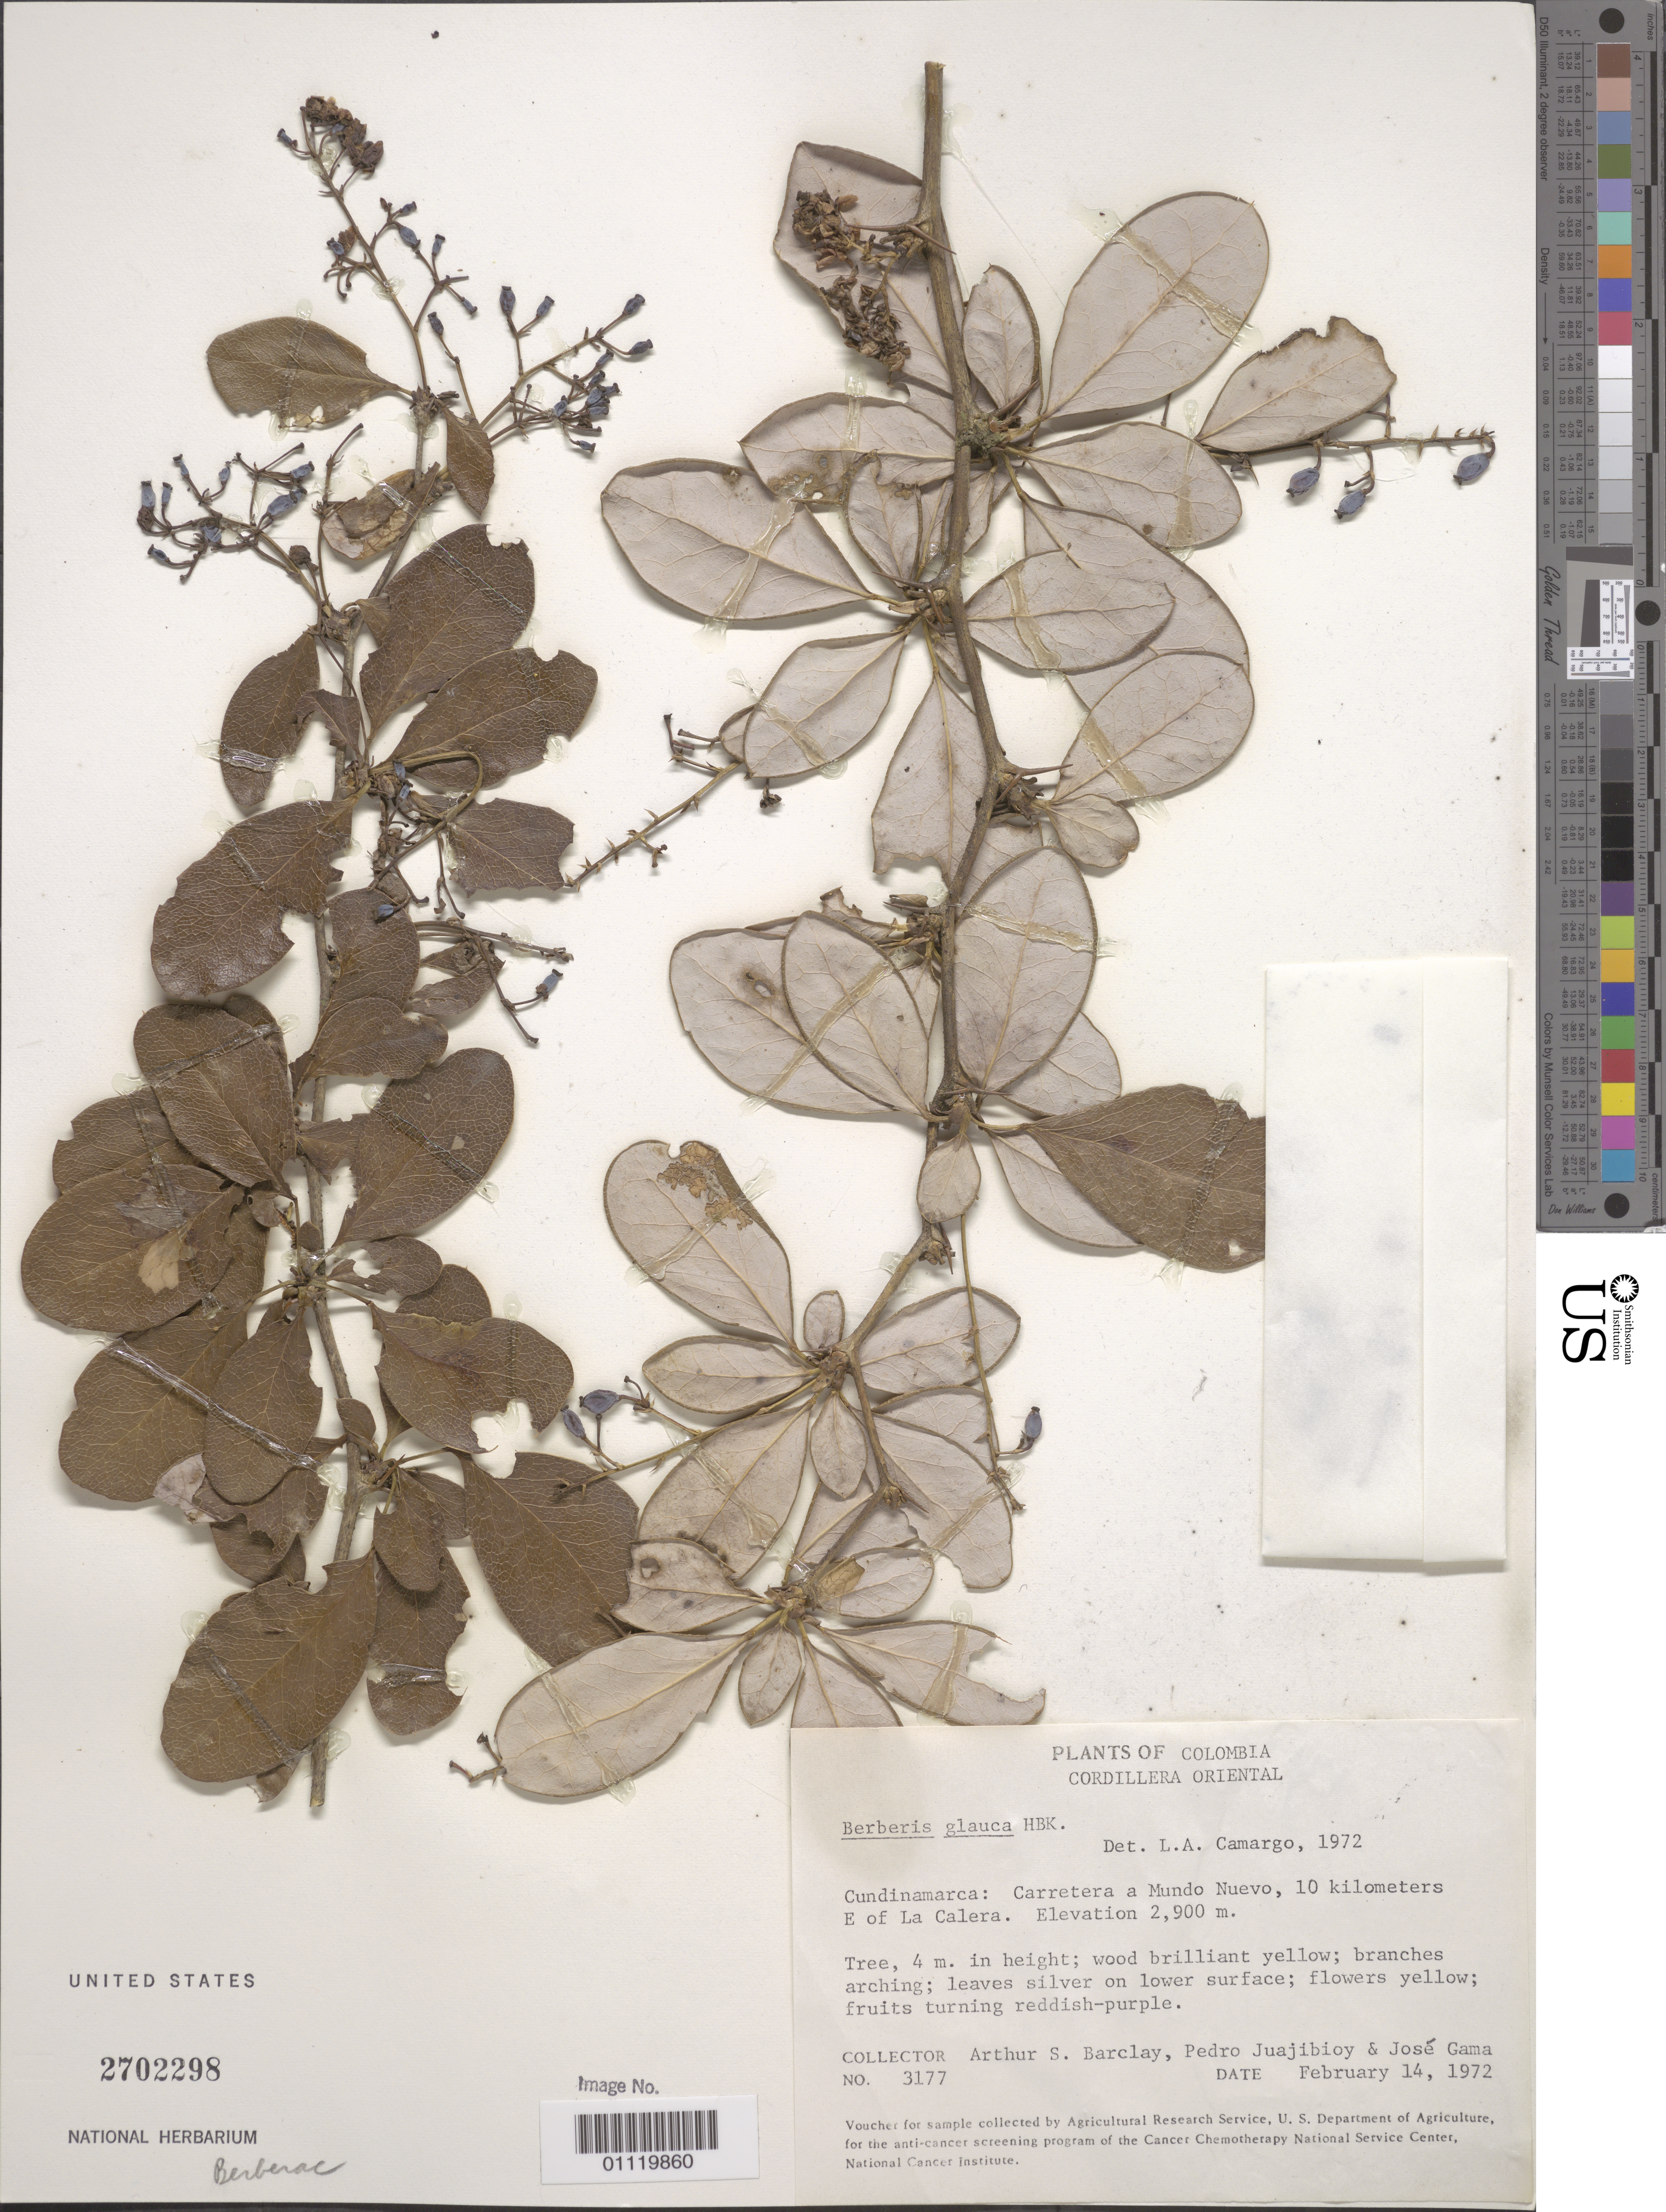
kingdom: Plantae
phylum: Tracheophyta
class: Magnoliopsida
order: Ranunculales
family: Berberidaceae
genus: Berberis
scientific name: Berberis glauca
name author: Kunth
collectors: A. S. Barclay, P. Juajibioy & J. Gama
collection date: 1972-02-14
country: Colombia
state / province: Cundinamarca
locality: Carretera a Mundo Nuevo, 10 km E of La Calera.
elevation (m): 2900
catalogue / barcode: US 2702298